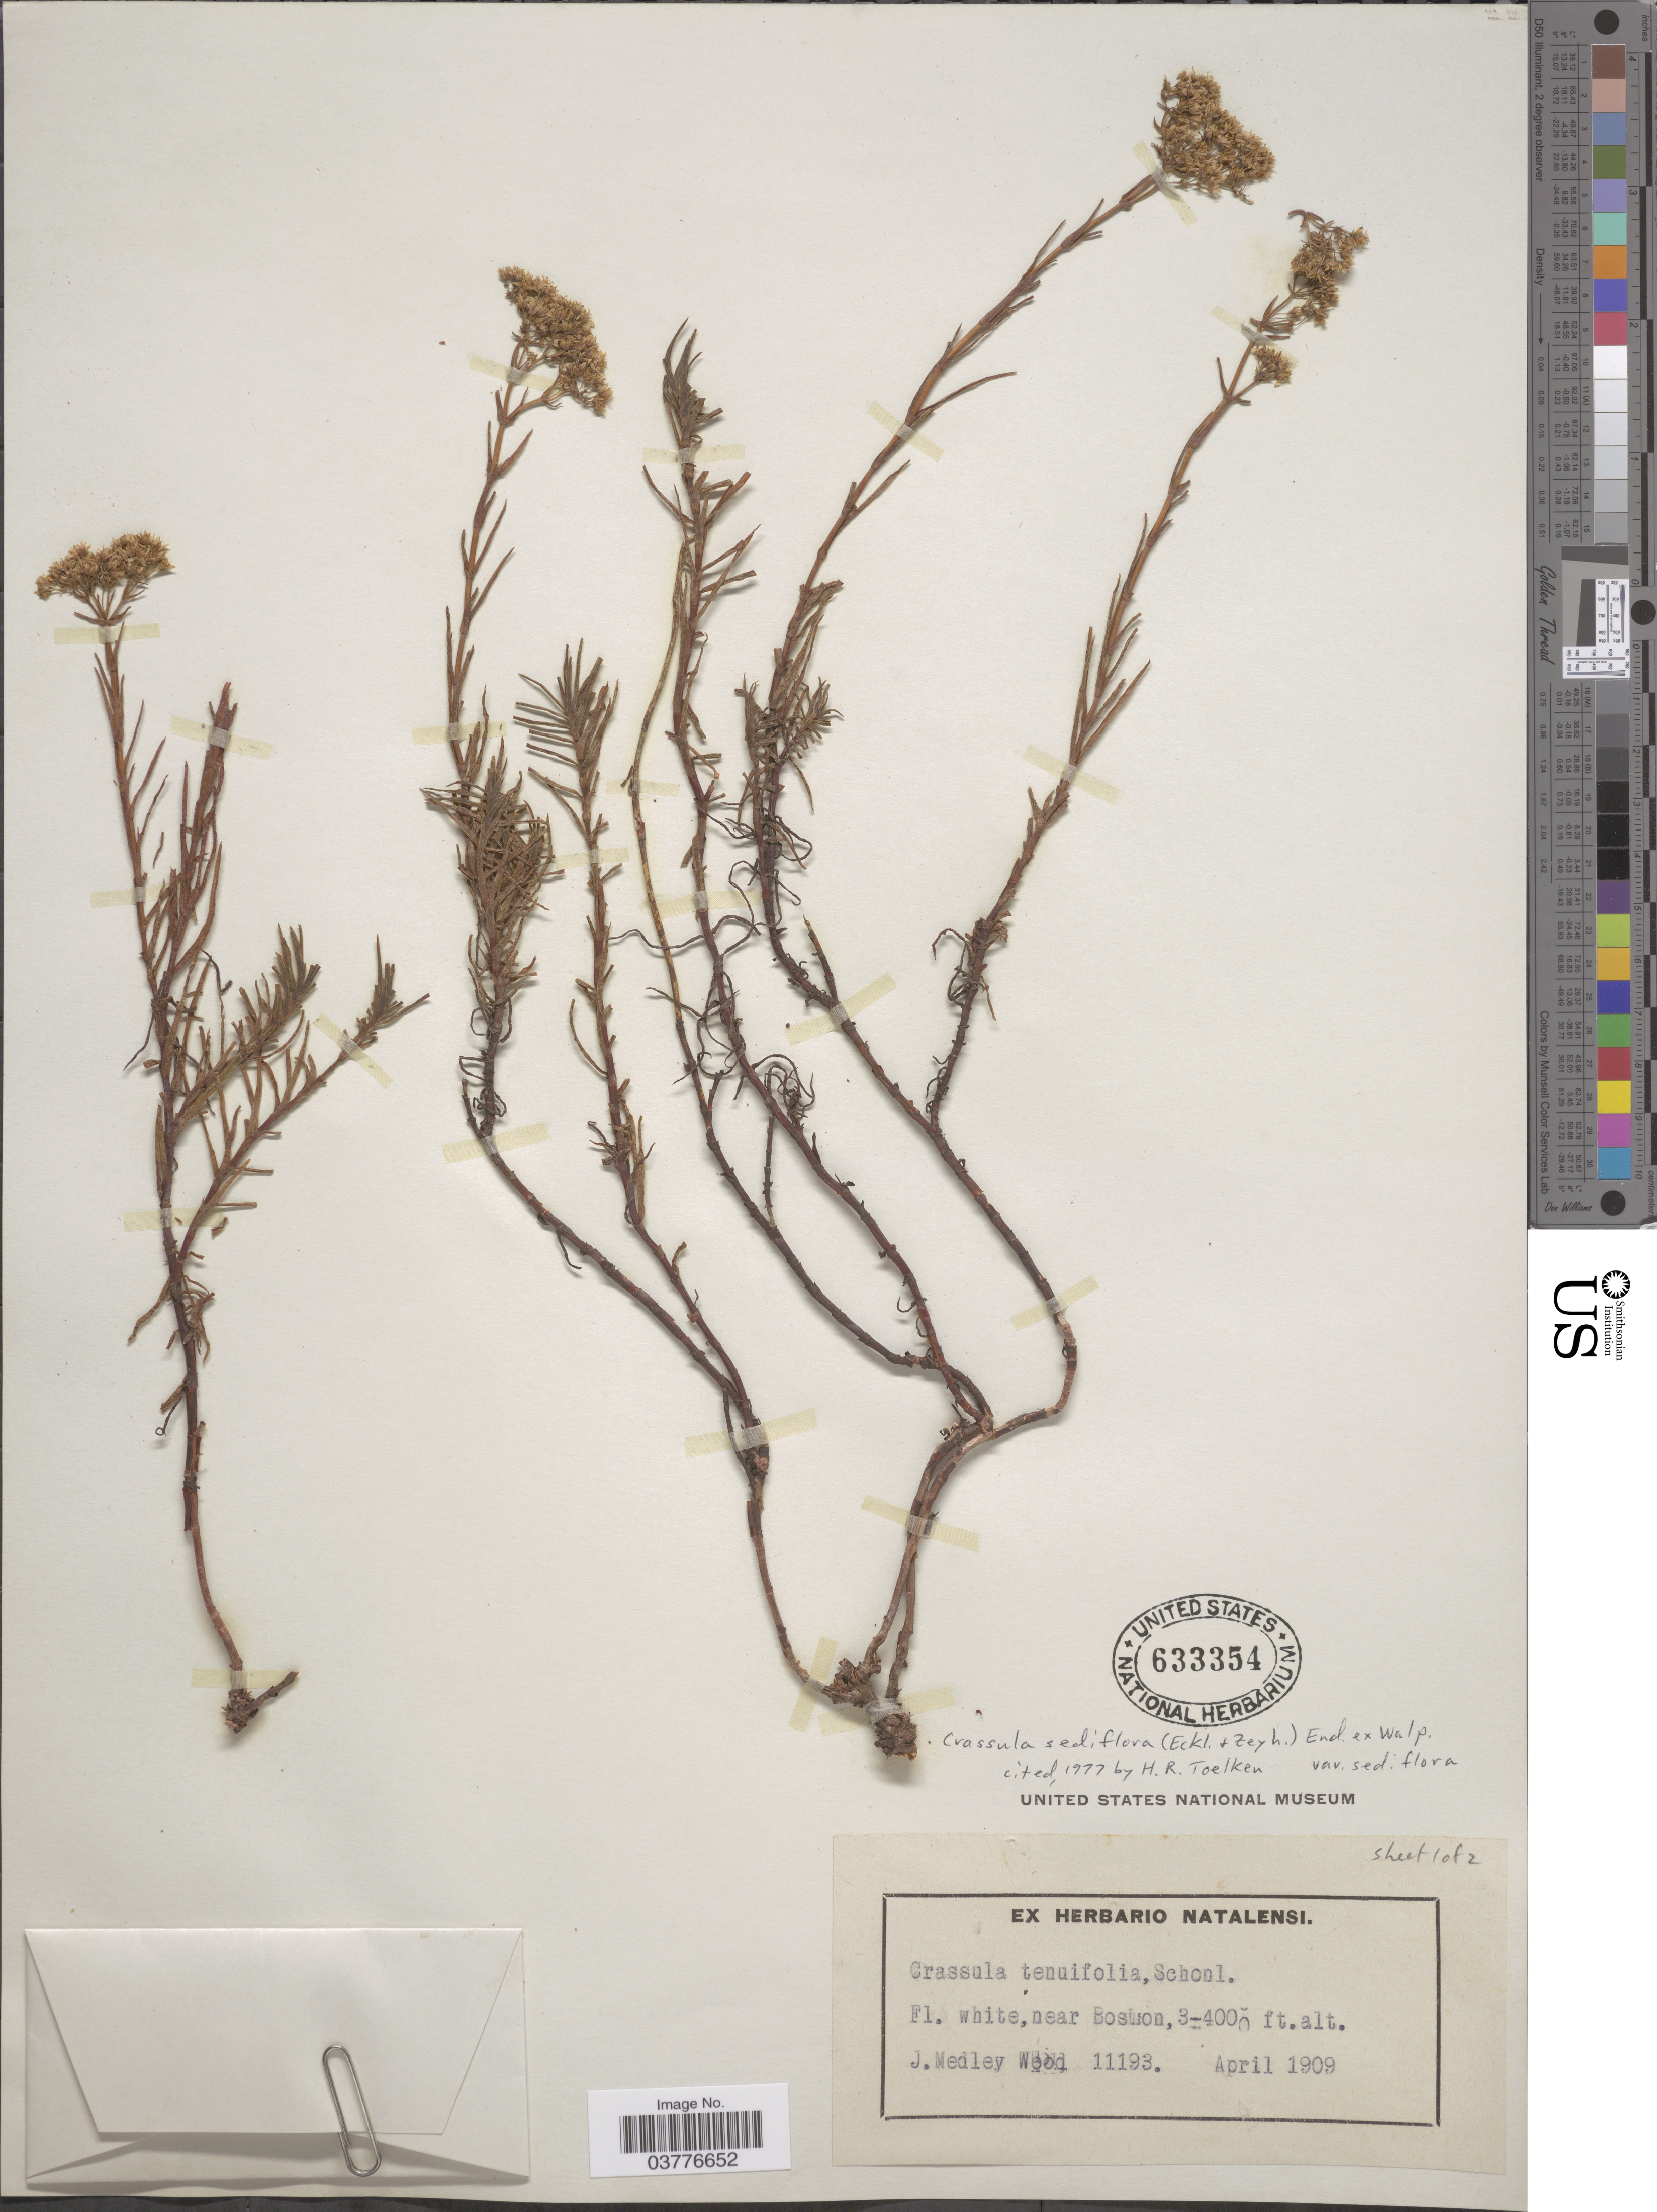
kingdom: Plantae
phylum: Tracheophyta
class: Magnoliopsida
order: Saxifragales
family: Crassulaceae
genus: Crassula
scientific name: Crassula sediflora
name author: (Eckl. & Zeyh.) Endl.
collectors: J. Medley Wood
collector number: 11193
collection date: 1909-04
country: South Africa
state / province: KwaZulu-Natal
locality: Near Boston.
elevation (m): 914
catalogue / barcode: US 633354